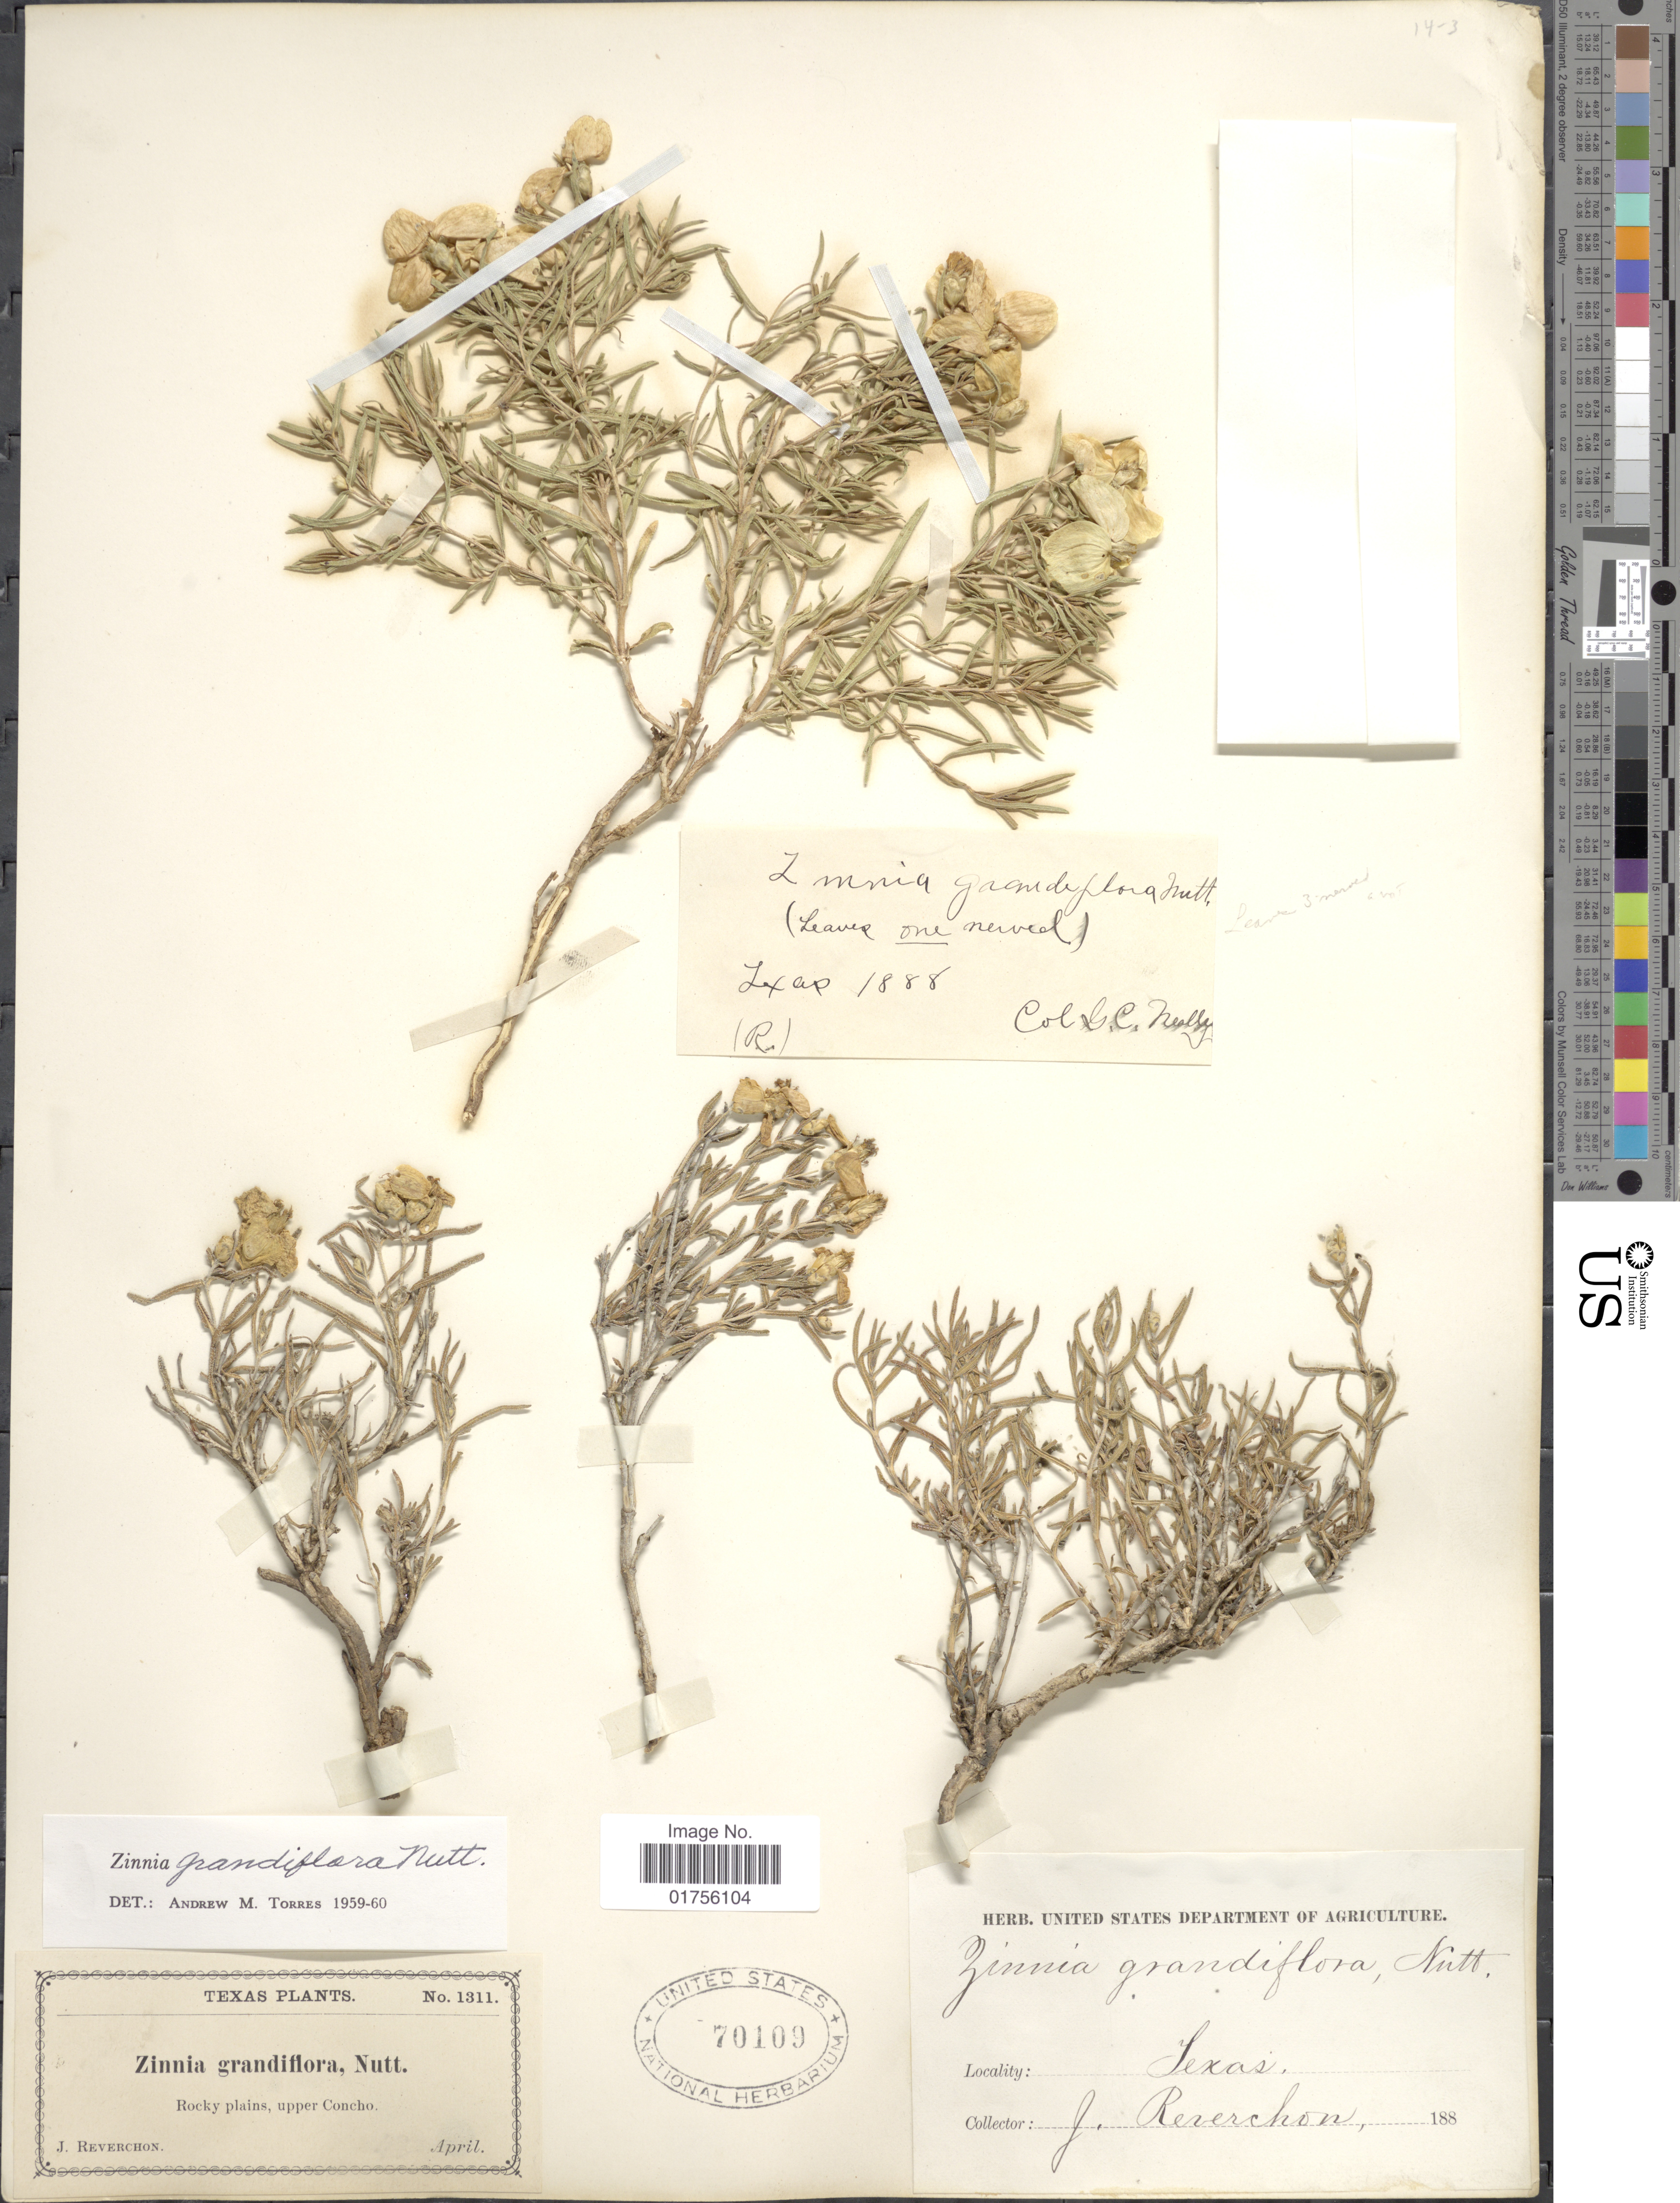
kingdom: Plantae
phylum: Tracheophyta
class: Magnoliopsida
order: Asterales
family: Asteraceae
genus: Zinnia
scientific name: Zinnia grandiflora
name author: Nutt.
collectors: J. Reverchon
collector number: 1311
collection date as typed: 188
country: United States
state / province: Texas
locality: Rocky plains, upper Concho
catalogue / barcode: US 70109